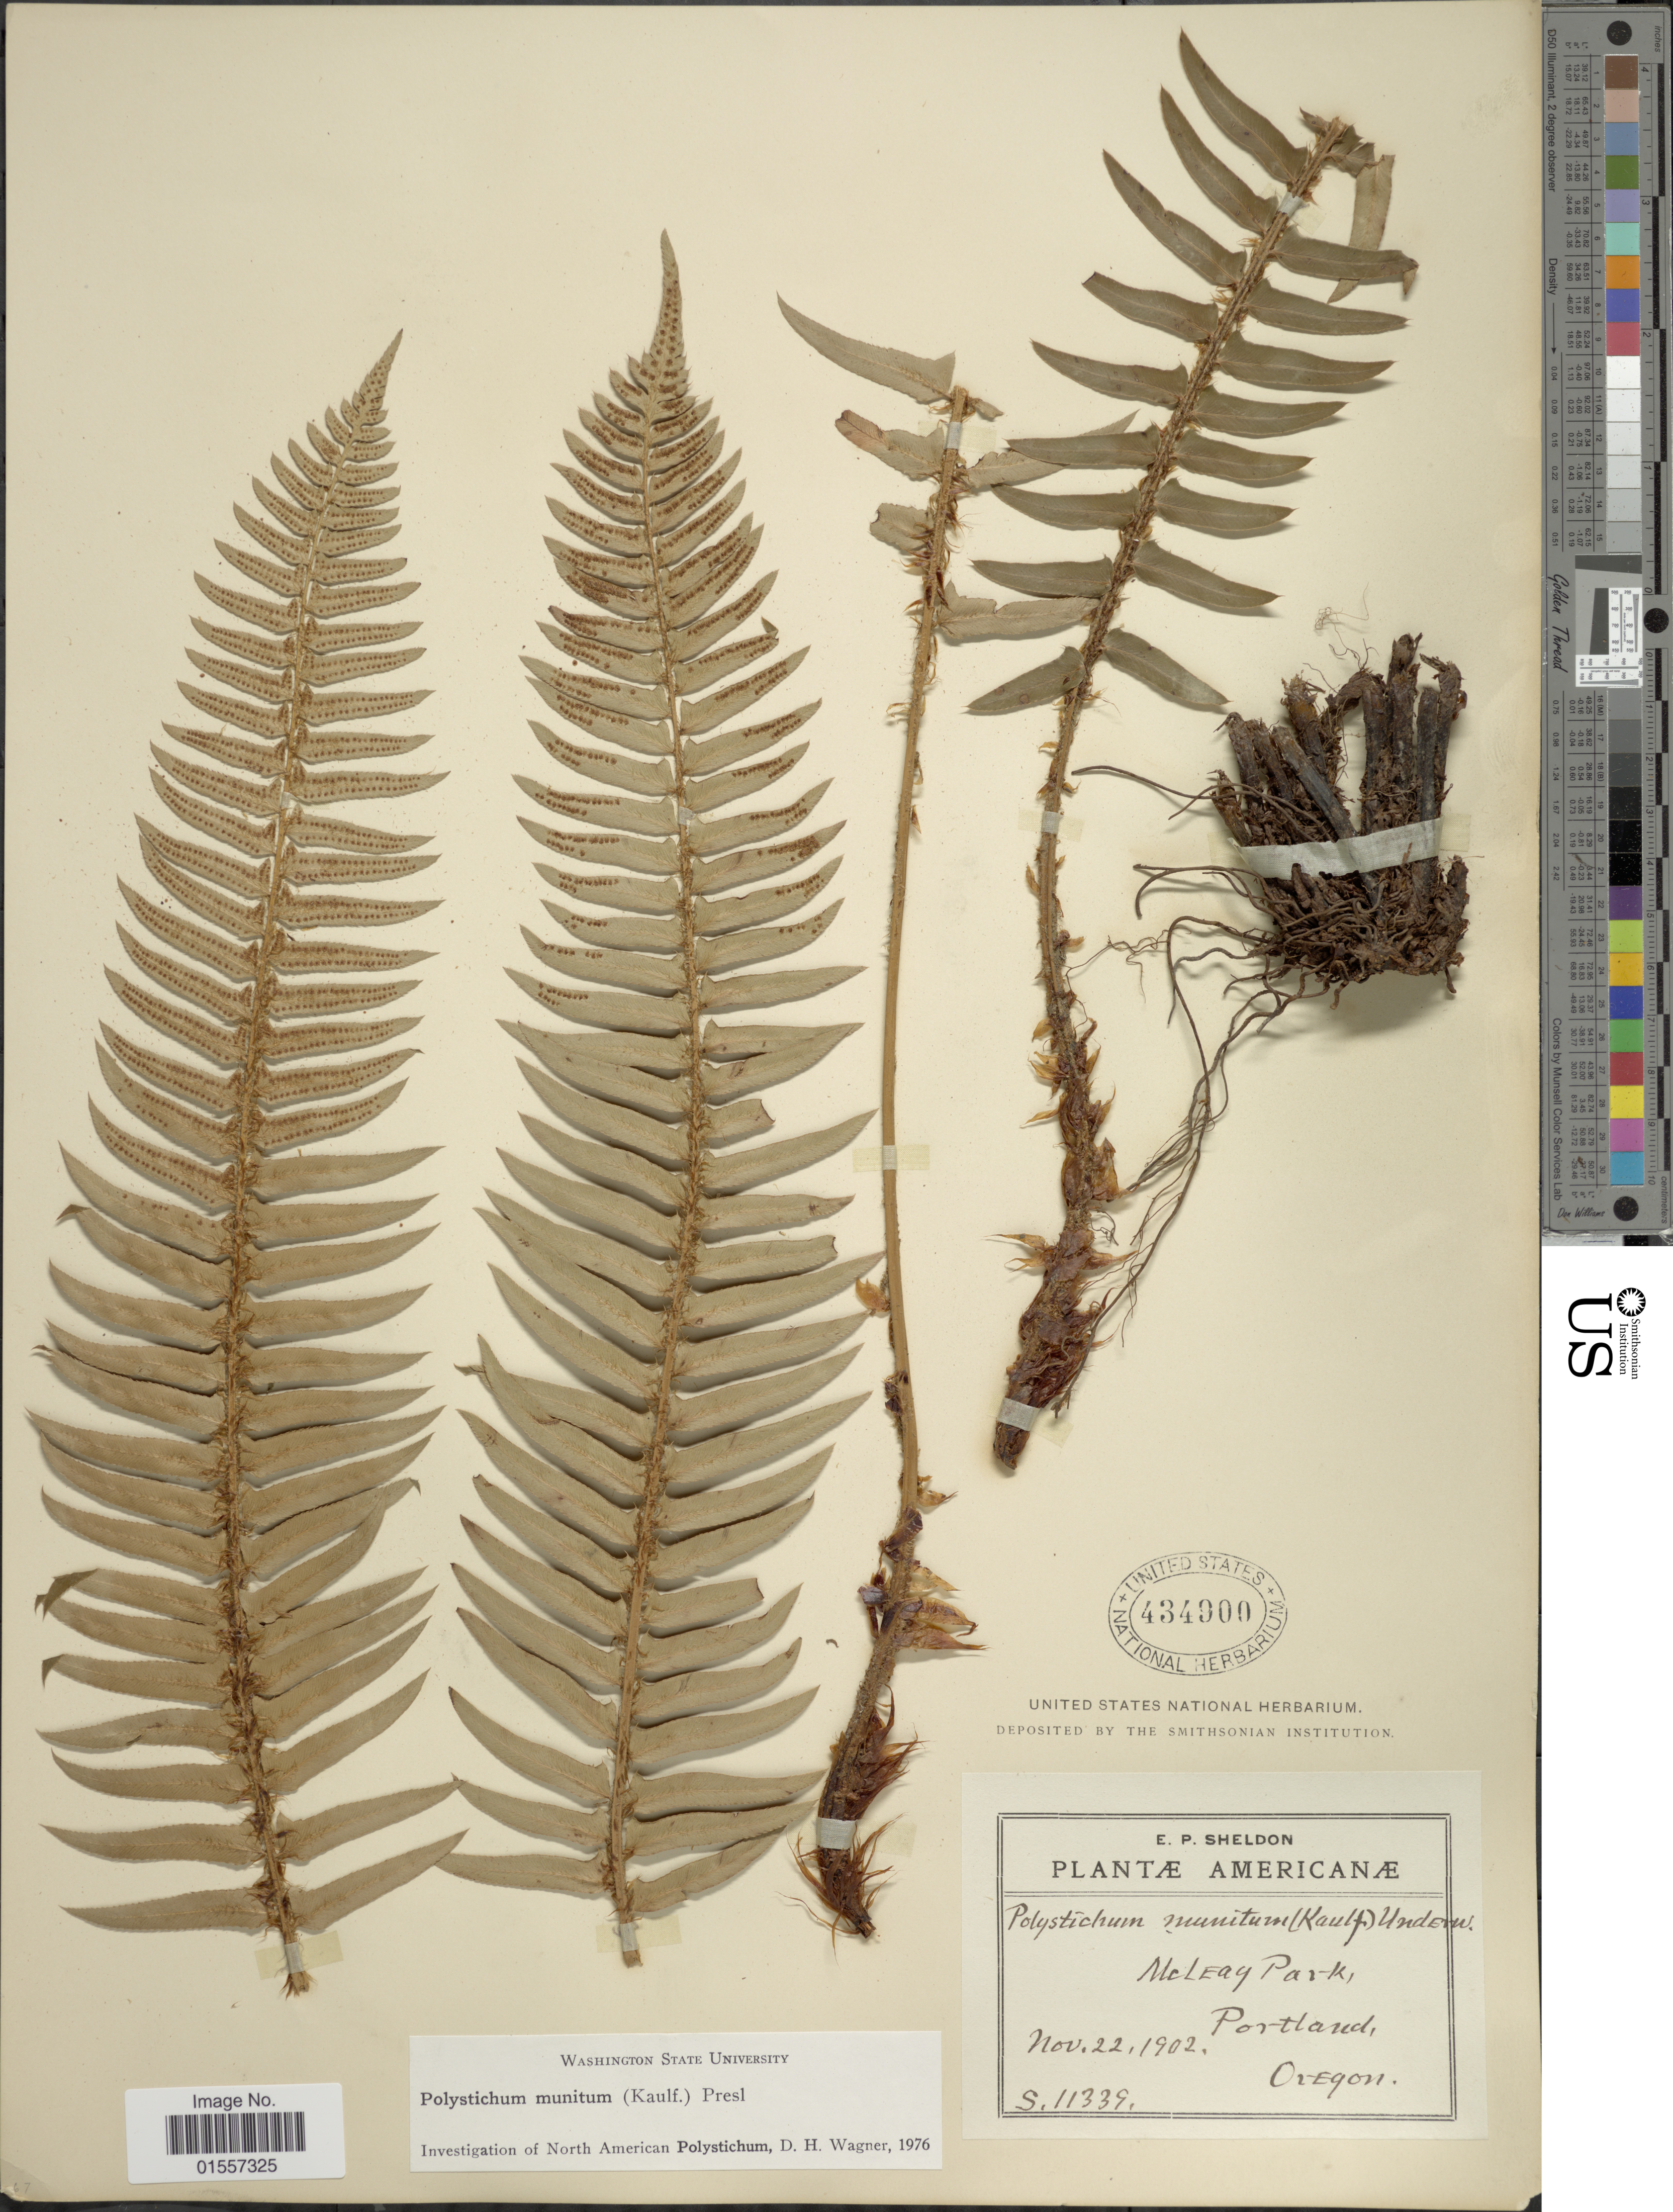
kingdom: Plantae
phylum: Tracheophyta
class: Polypodiopsida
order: Polypodiales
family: Dryopteridaceae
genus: Polystichum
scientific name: Polystichum munitum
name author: (Kaulf.) C. Presl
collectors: E. P. Sheldon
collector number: S11339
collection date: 1902-11-22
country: United States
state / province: Oregon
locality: Americanae, Oregon, McLeag Park, Portland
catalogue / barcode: US 434900